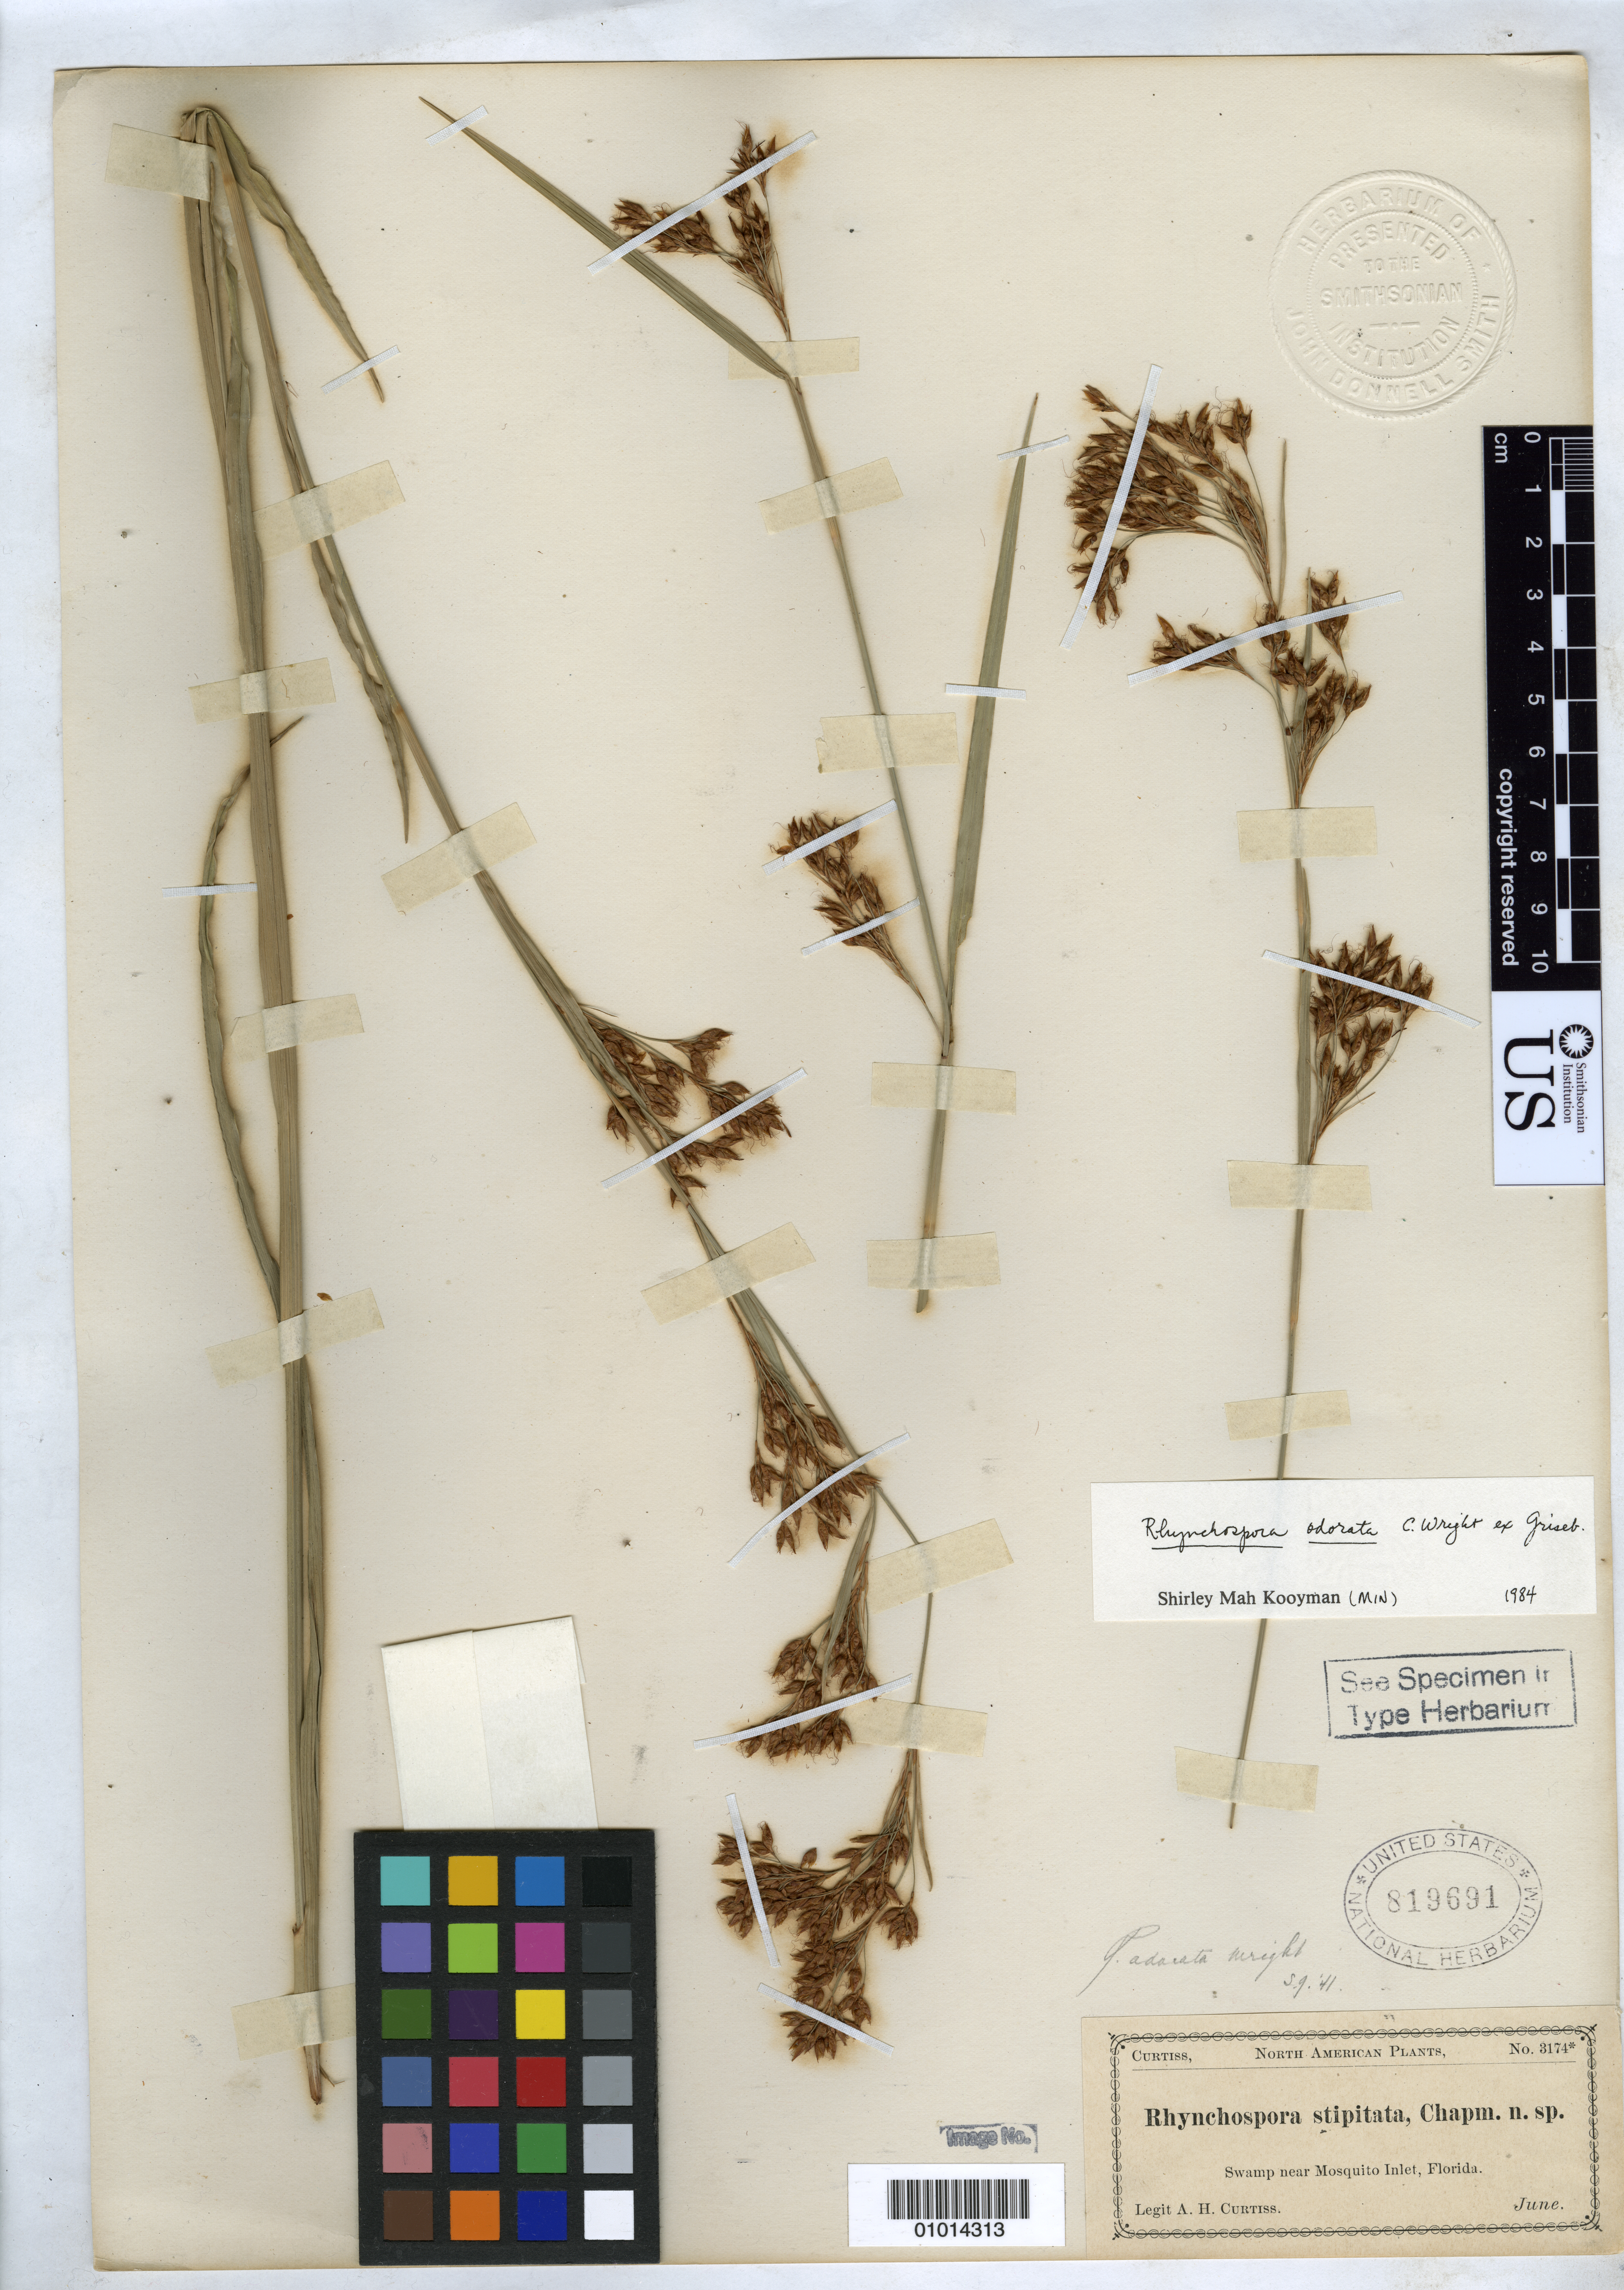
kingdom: Plantae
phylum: Tracheophyta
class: Liliopsida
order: Poales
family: Cyperaceae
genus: Rhynchospora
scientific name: Rhynchospora stipitata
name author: Chapm.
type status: Type Collection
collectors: A. H. Curtiss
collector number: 3174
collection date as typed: Jun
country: United States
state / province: Florida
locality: Swamp near Mosquito Inlet.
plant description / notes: Specimen ex John Donnell Smith herbarium.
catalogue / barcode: US 819691